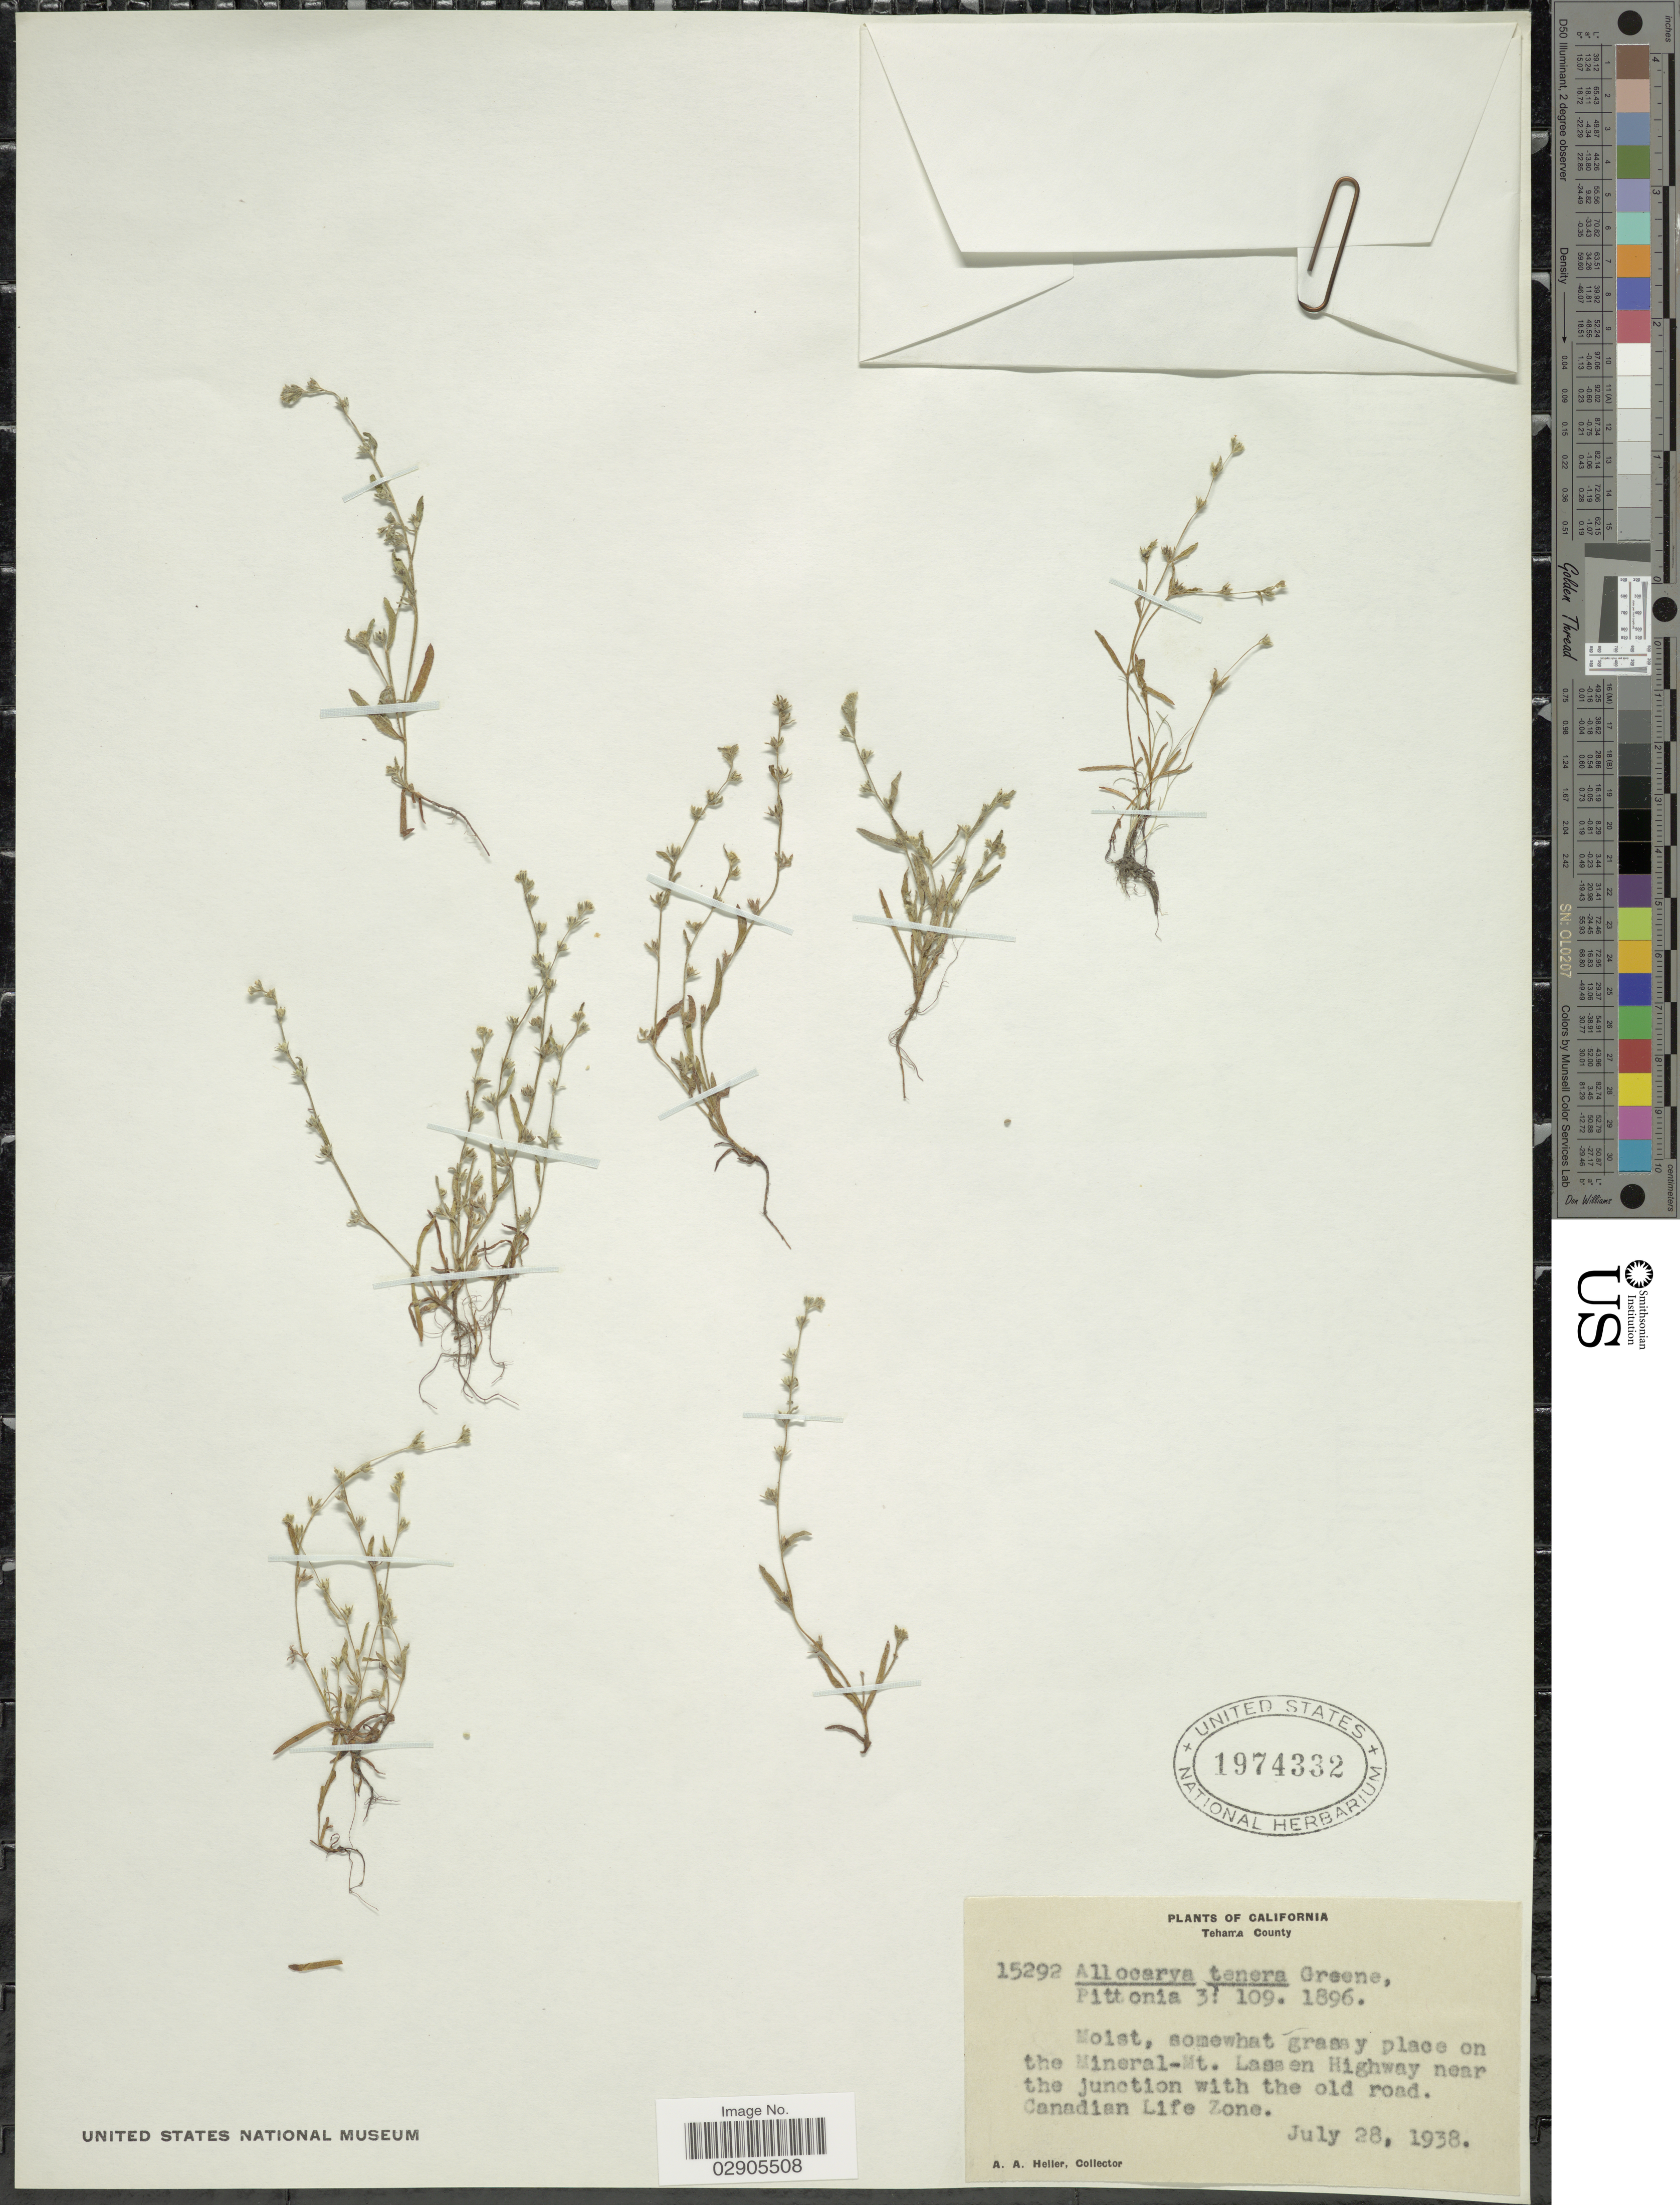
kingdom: Plantae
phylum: Tracheophyta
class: Magnoliopsida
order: Boraginales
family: Boraginaceae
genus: Allocarya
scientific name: Allocarya tenera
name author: Greene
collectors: A. A. Heller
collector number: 15292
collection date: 1938-07-28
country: United States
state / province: California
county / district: Tehama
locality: Tehama County. Moist, somewhat grassy place on the Mineral-Mt. Lassen Highway near the junction with the old road. Canadian Life Zone.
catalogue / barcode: US 1974332